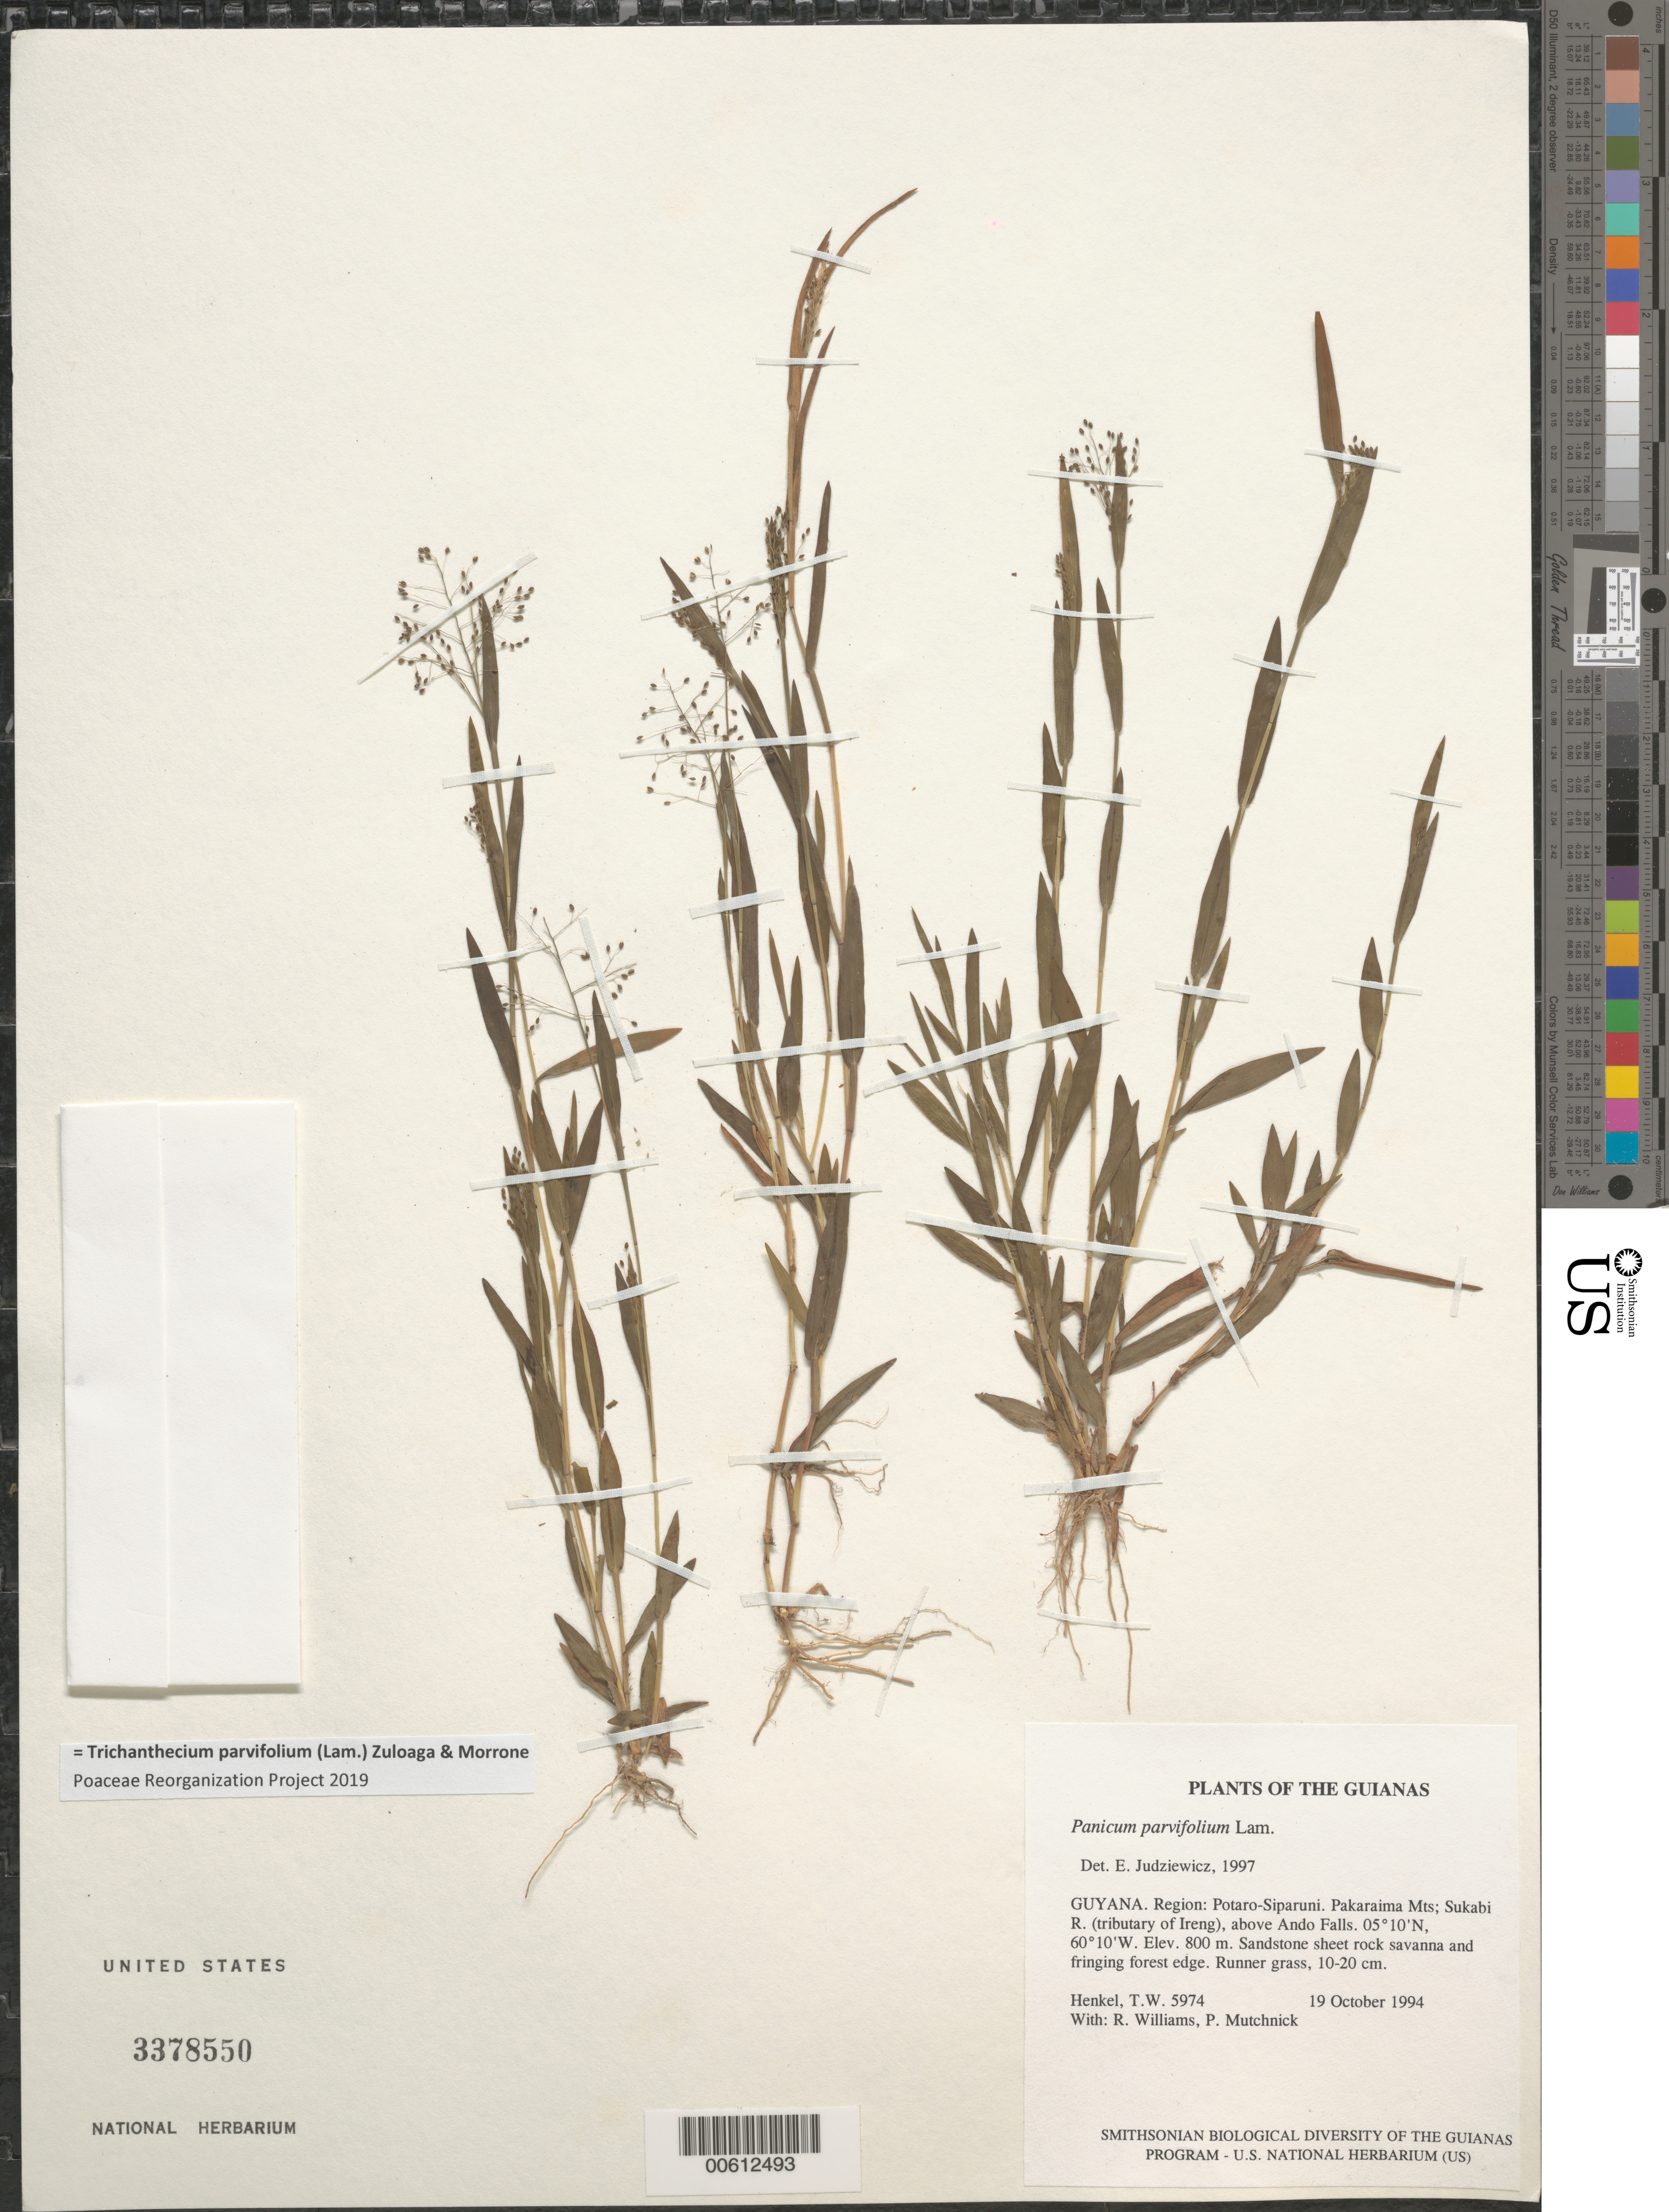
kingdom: Plantae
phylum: Tracheophyta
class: Liliopsida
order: Poales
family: Poaceae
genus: Trichanthecium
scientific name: Trichanthecium parvifolium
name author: (Lam.) Zuloaga & Morrone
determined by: Poaceae Reorganization Project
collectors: T. Henkel, R. Williams & P. Mutchnick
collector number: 5974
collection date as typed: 19 October 1994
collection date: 1994-10-19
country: Guyana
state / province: Potaro-Siparuni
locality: Pakaraima Mts; Sukabi R. (tributary of Ireng), above Ando Falls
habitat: Sandstone sheet rock savanna and fringing forest edge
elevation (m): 800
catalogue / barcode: US 3378550